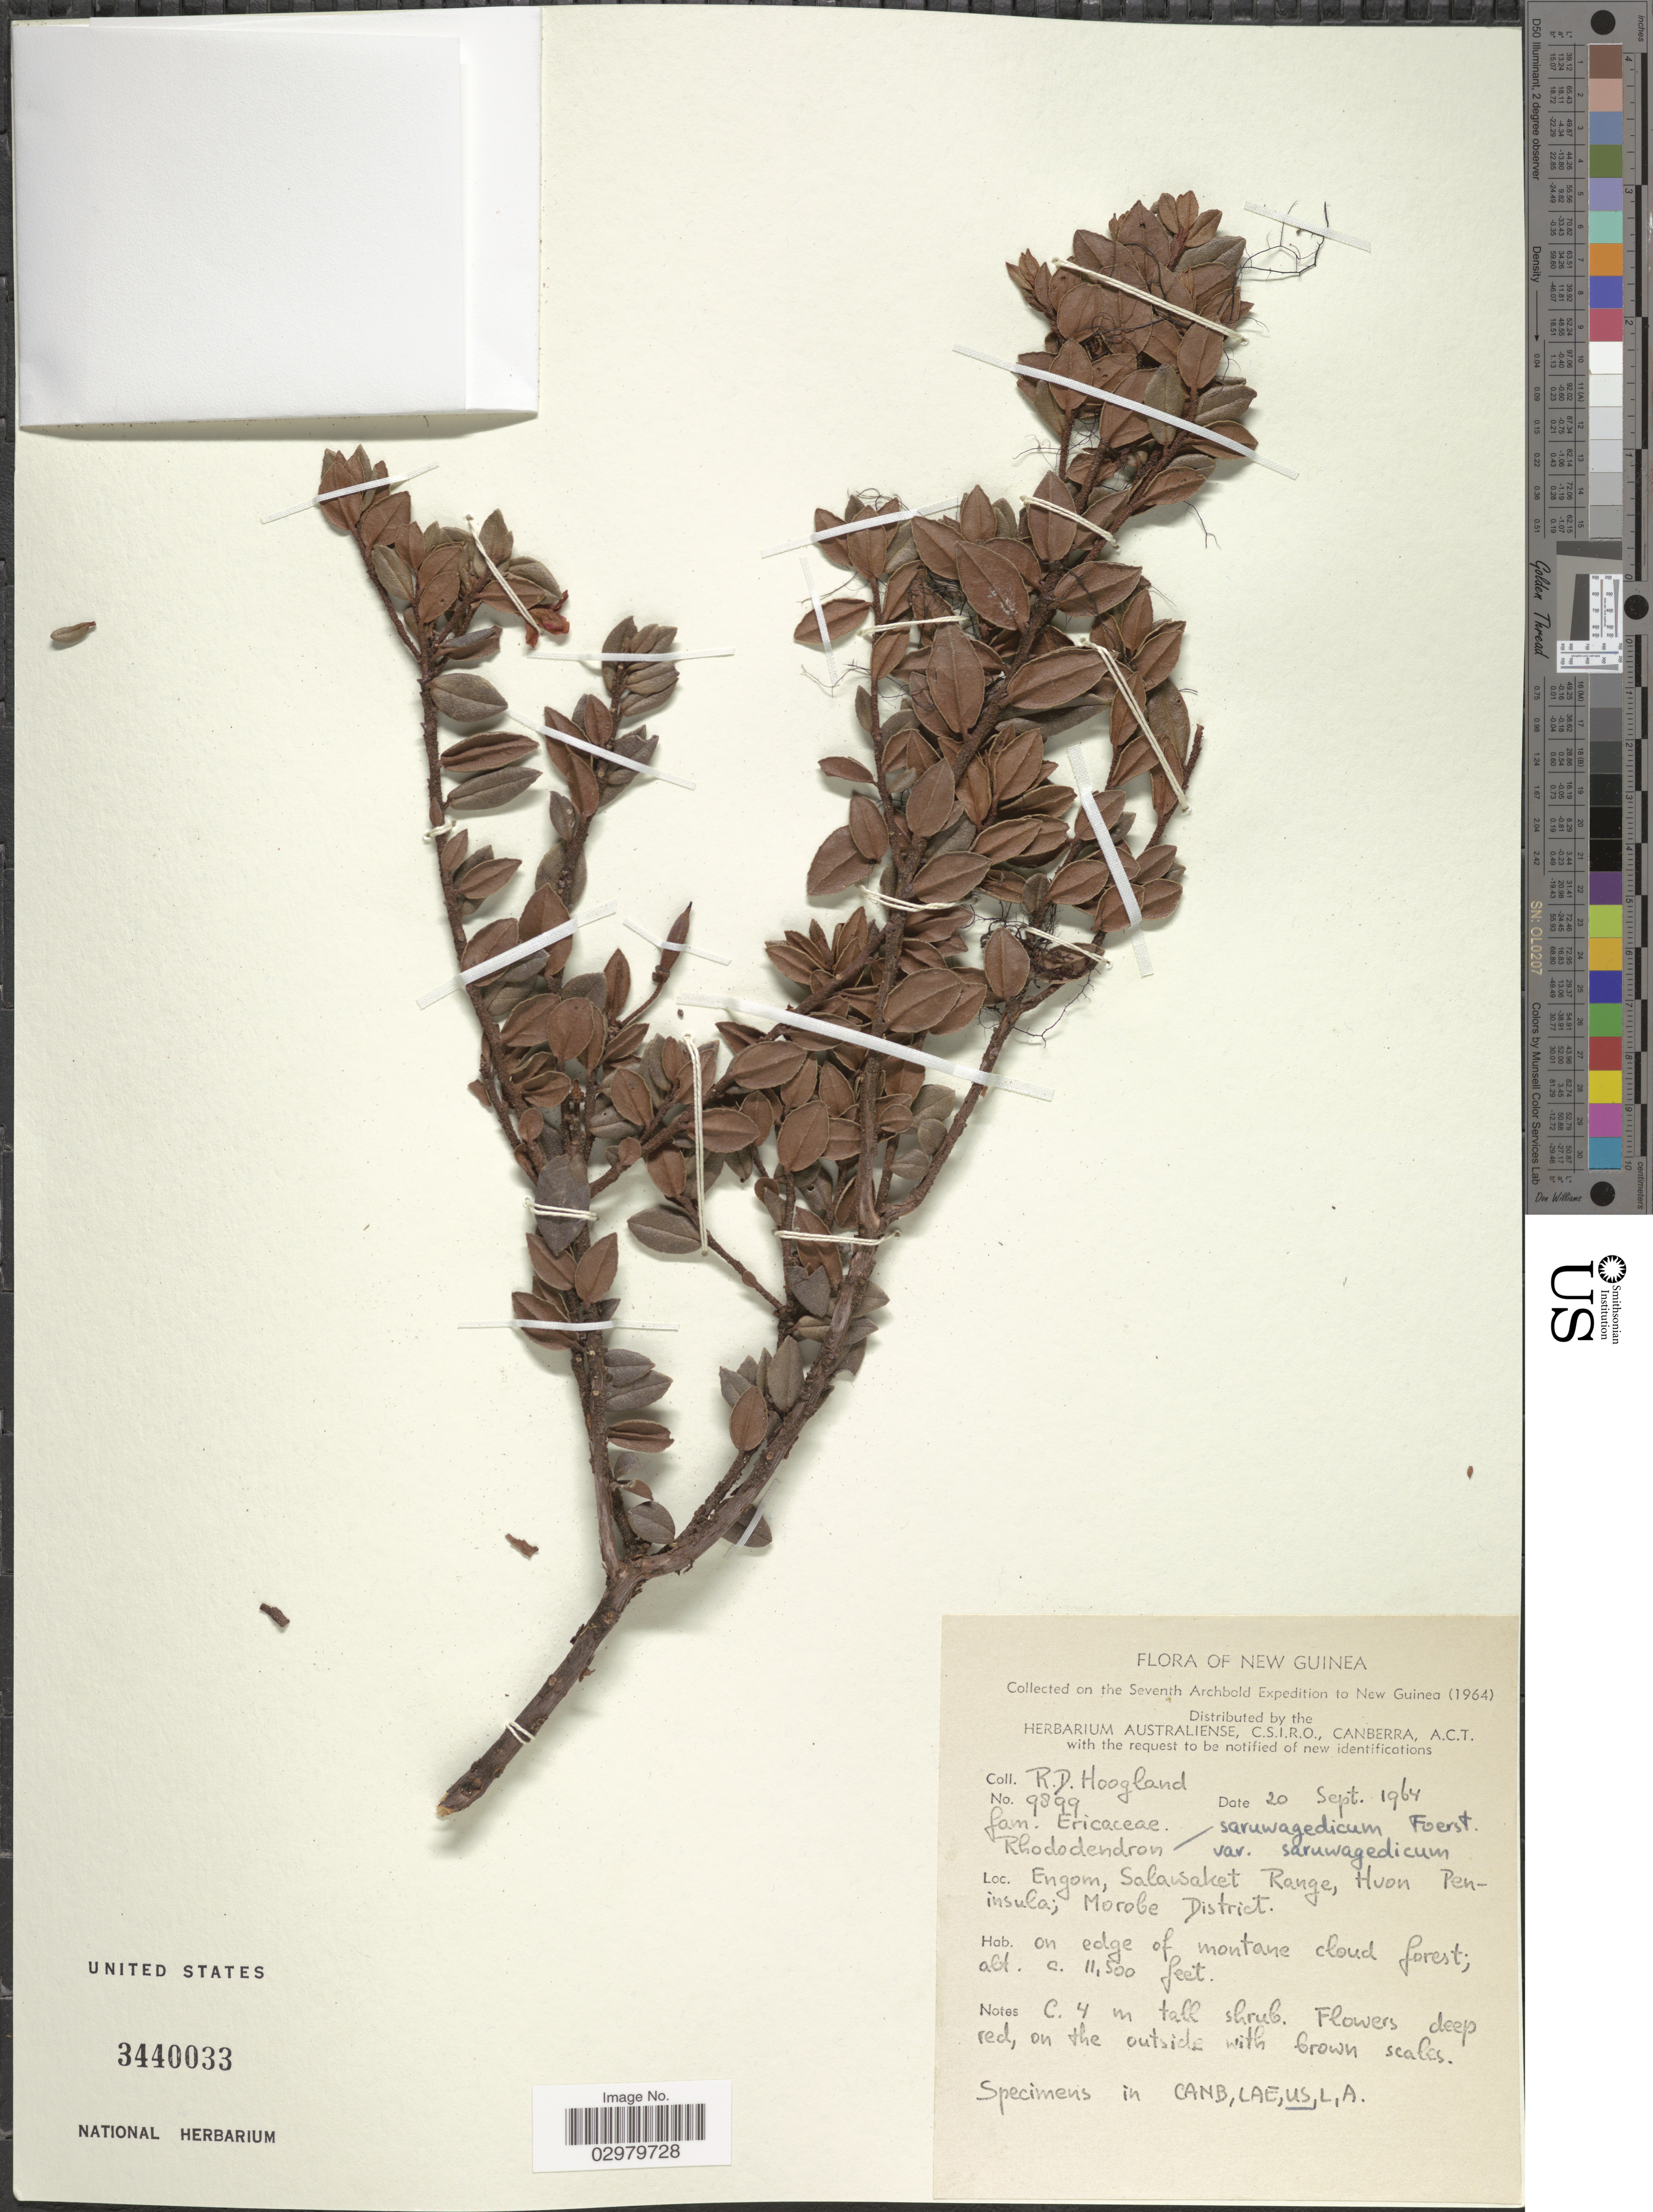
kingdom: Plantae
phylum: Tracheophyta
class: Magnoliopsida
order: Ericales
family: Ericaceae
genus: Rhododendron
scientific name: Rhododendron saruwagedicum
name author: F. Först.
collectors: R. D. Hoogland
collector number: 9899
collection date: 1964-09-20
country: Papua New Guinea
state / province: Morobe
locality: New Guinea. Engom, Salawaket Range, Huon Peninsula; Morobe District.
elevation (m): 3505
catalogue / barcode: US 3440033